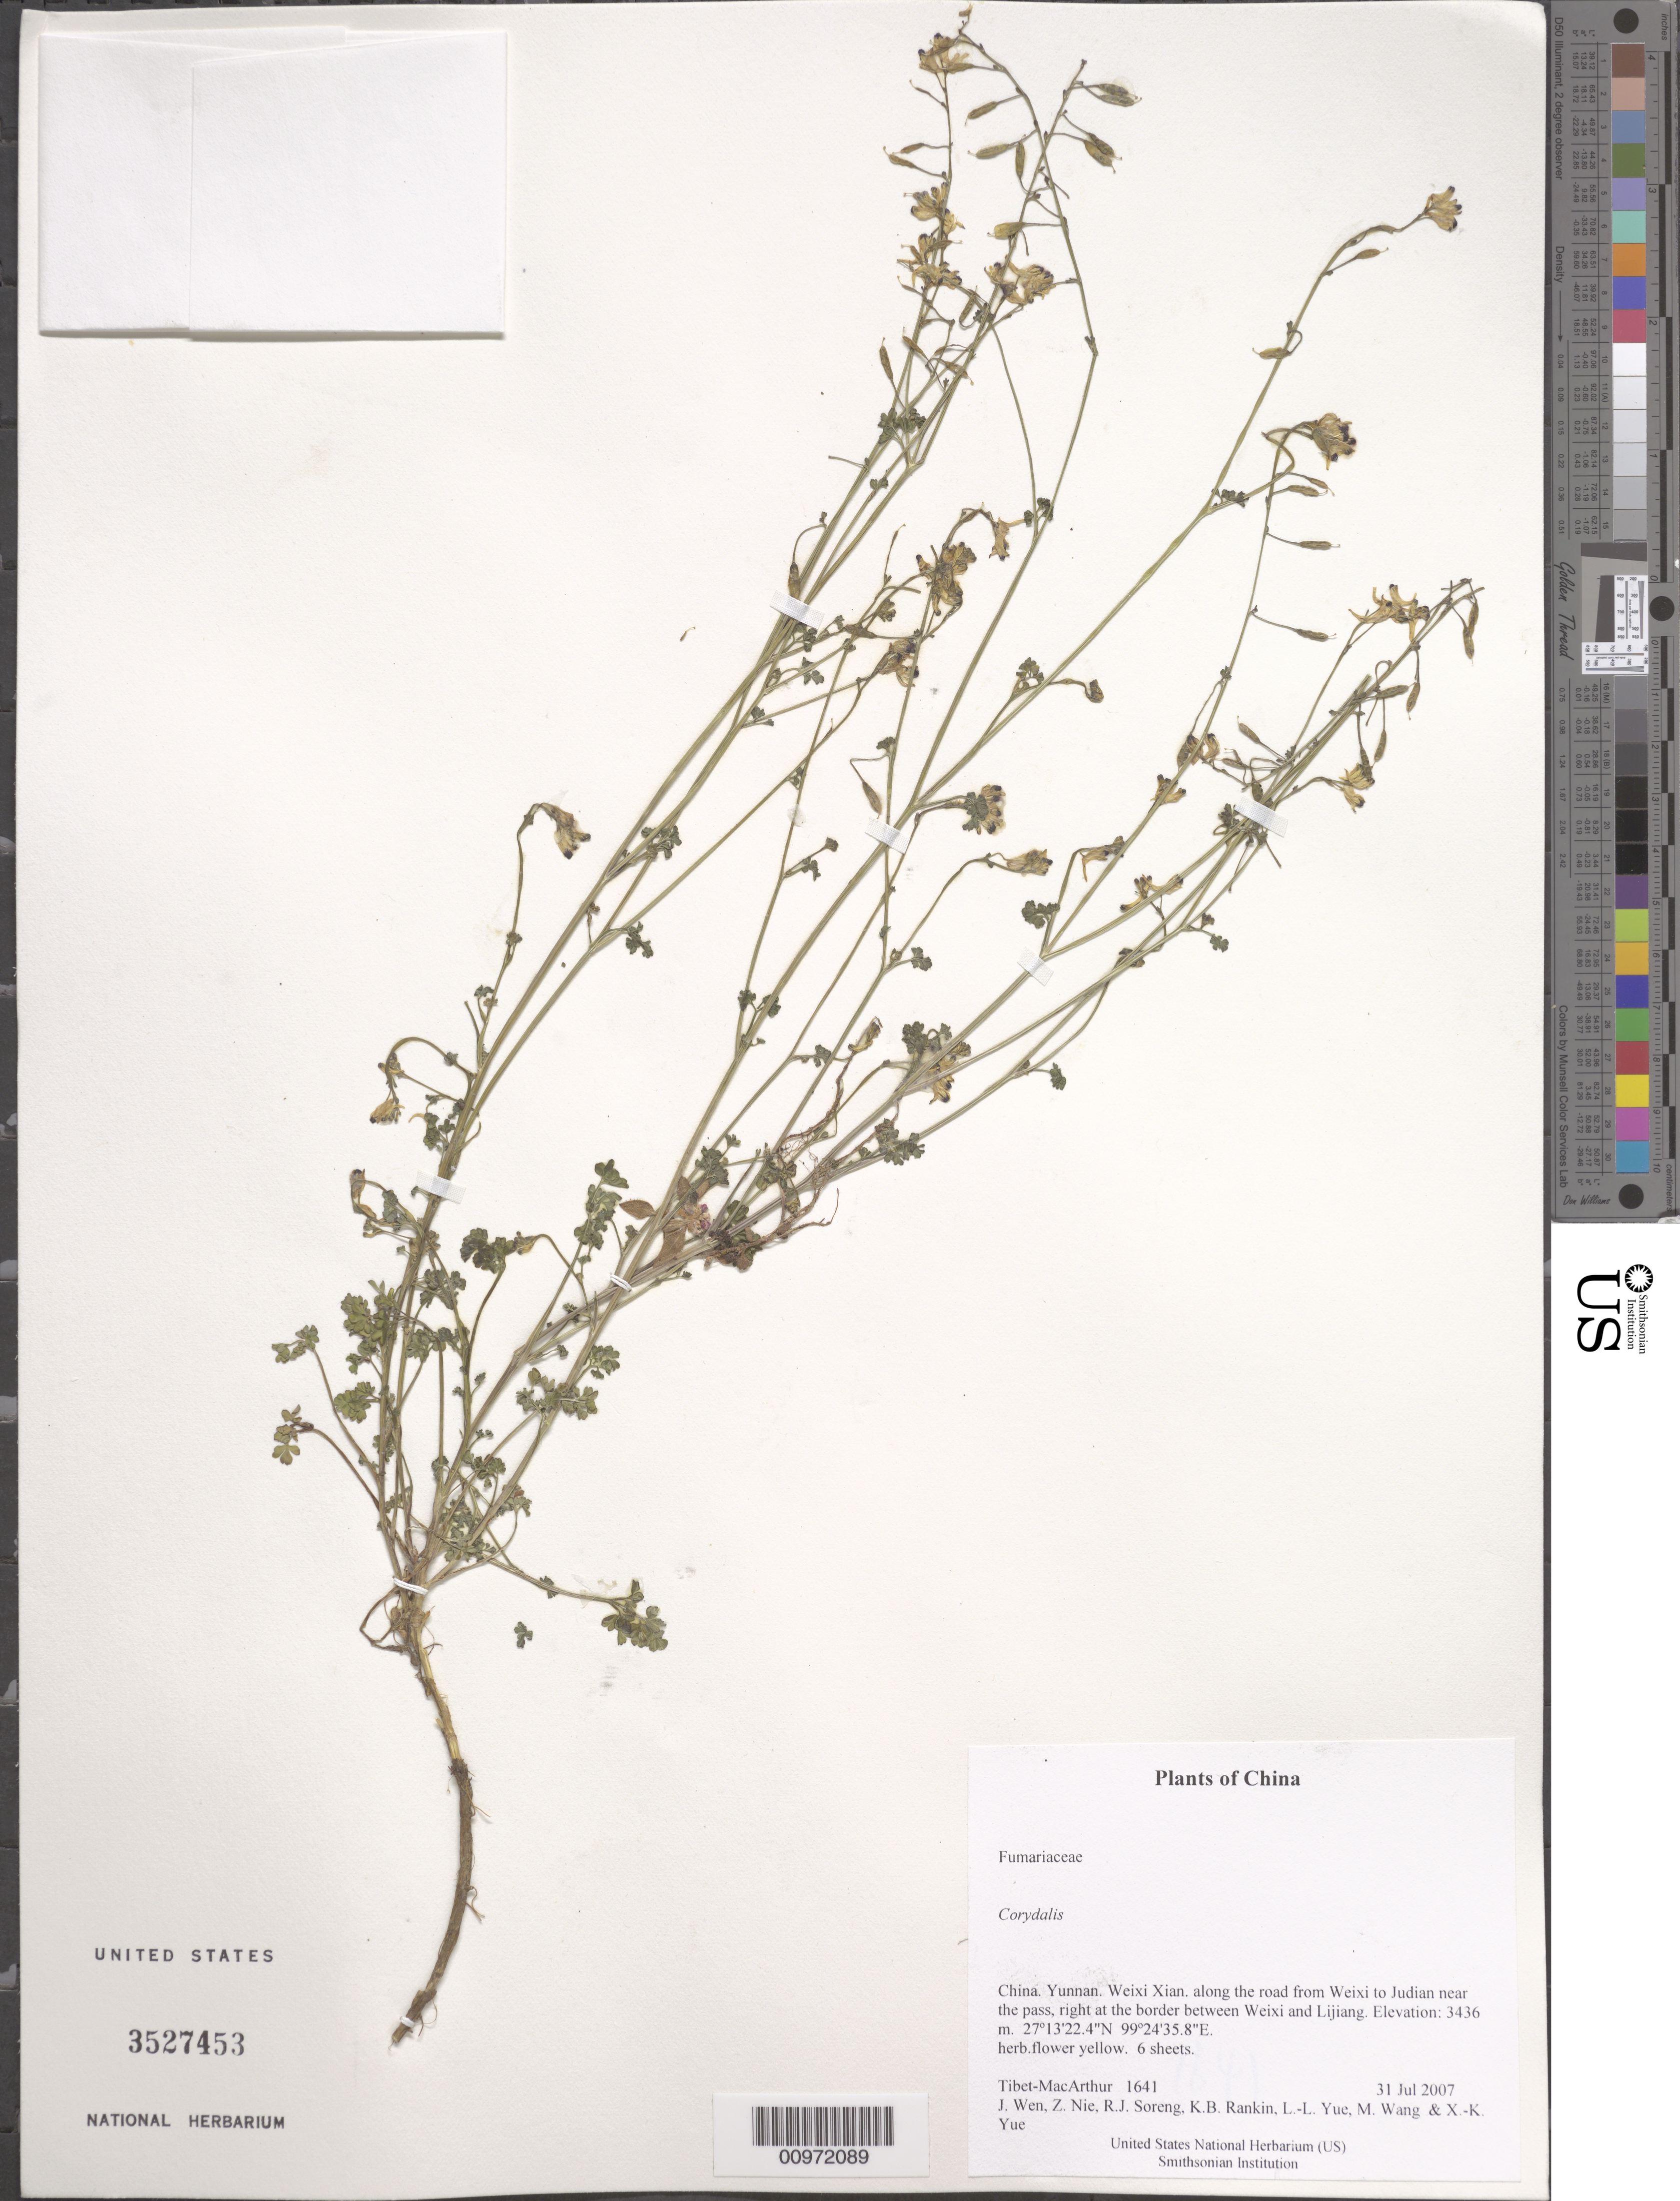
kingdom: Plantae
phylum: Tracheophyta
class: Magnoliopsida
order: Ranunculales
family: Papaveraceae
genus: Corydalis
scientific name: Corydalis sp.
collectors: Tibet-MacArthur, J. Wen, Z. Nie, R. J. Soreng, K. Rankin, L. Yue, M. Wang & X. Yue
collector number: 1641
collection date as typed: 31 Jul 2007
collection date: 2007-07-31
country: China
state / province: Yunnan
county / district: Weixi Xian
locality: along the road from Weixi to Judian near the pass, right at the border between Weixi and Lijiang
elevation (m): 3436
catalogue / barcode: US 3527453